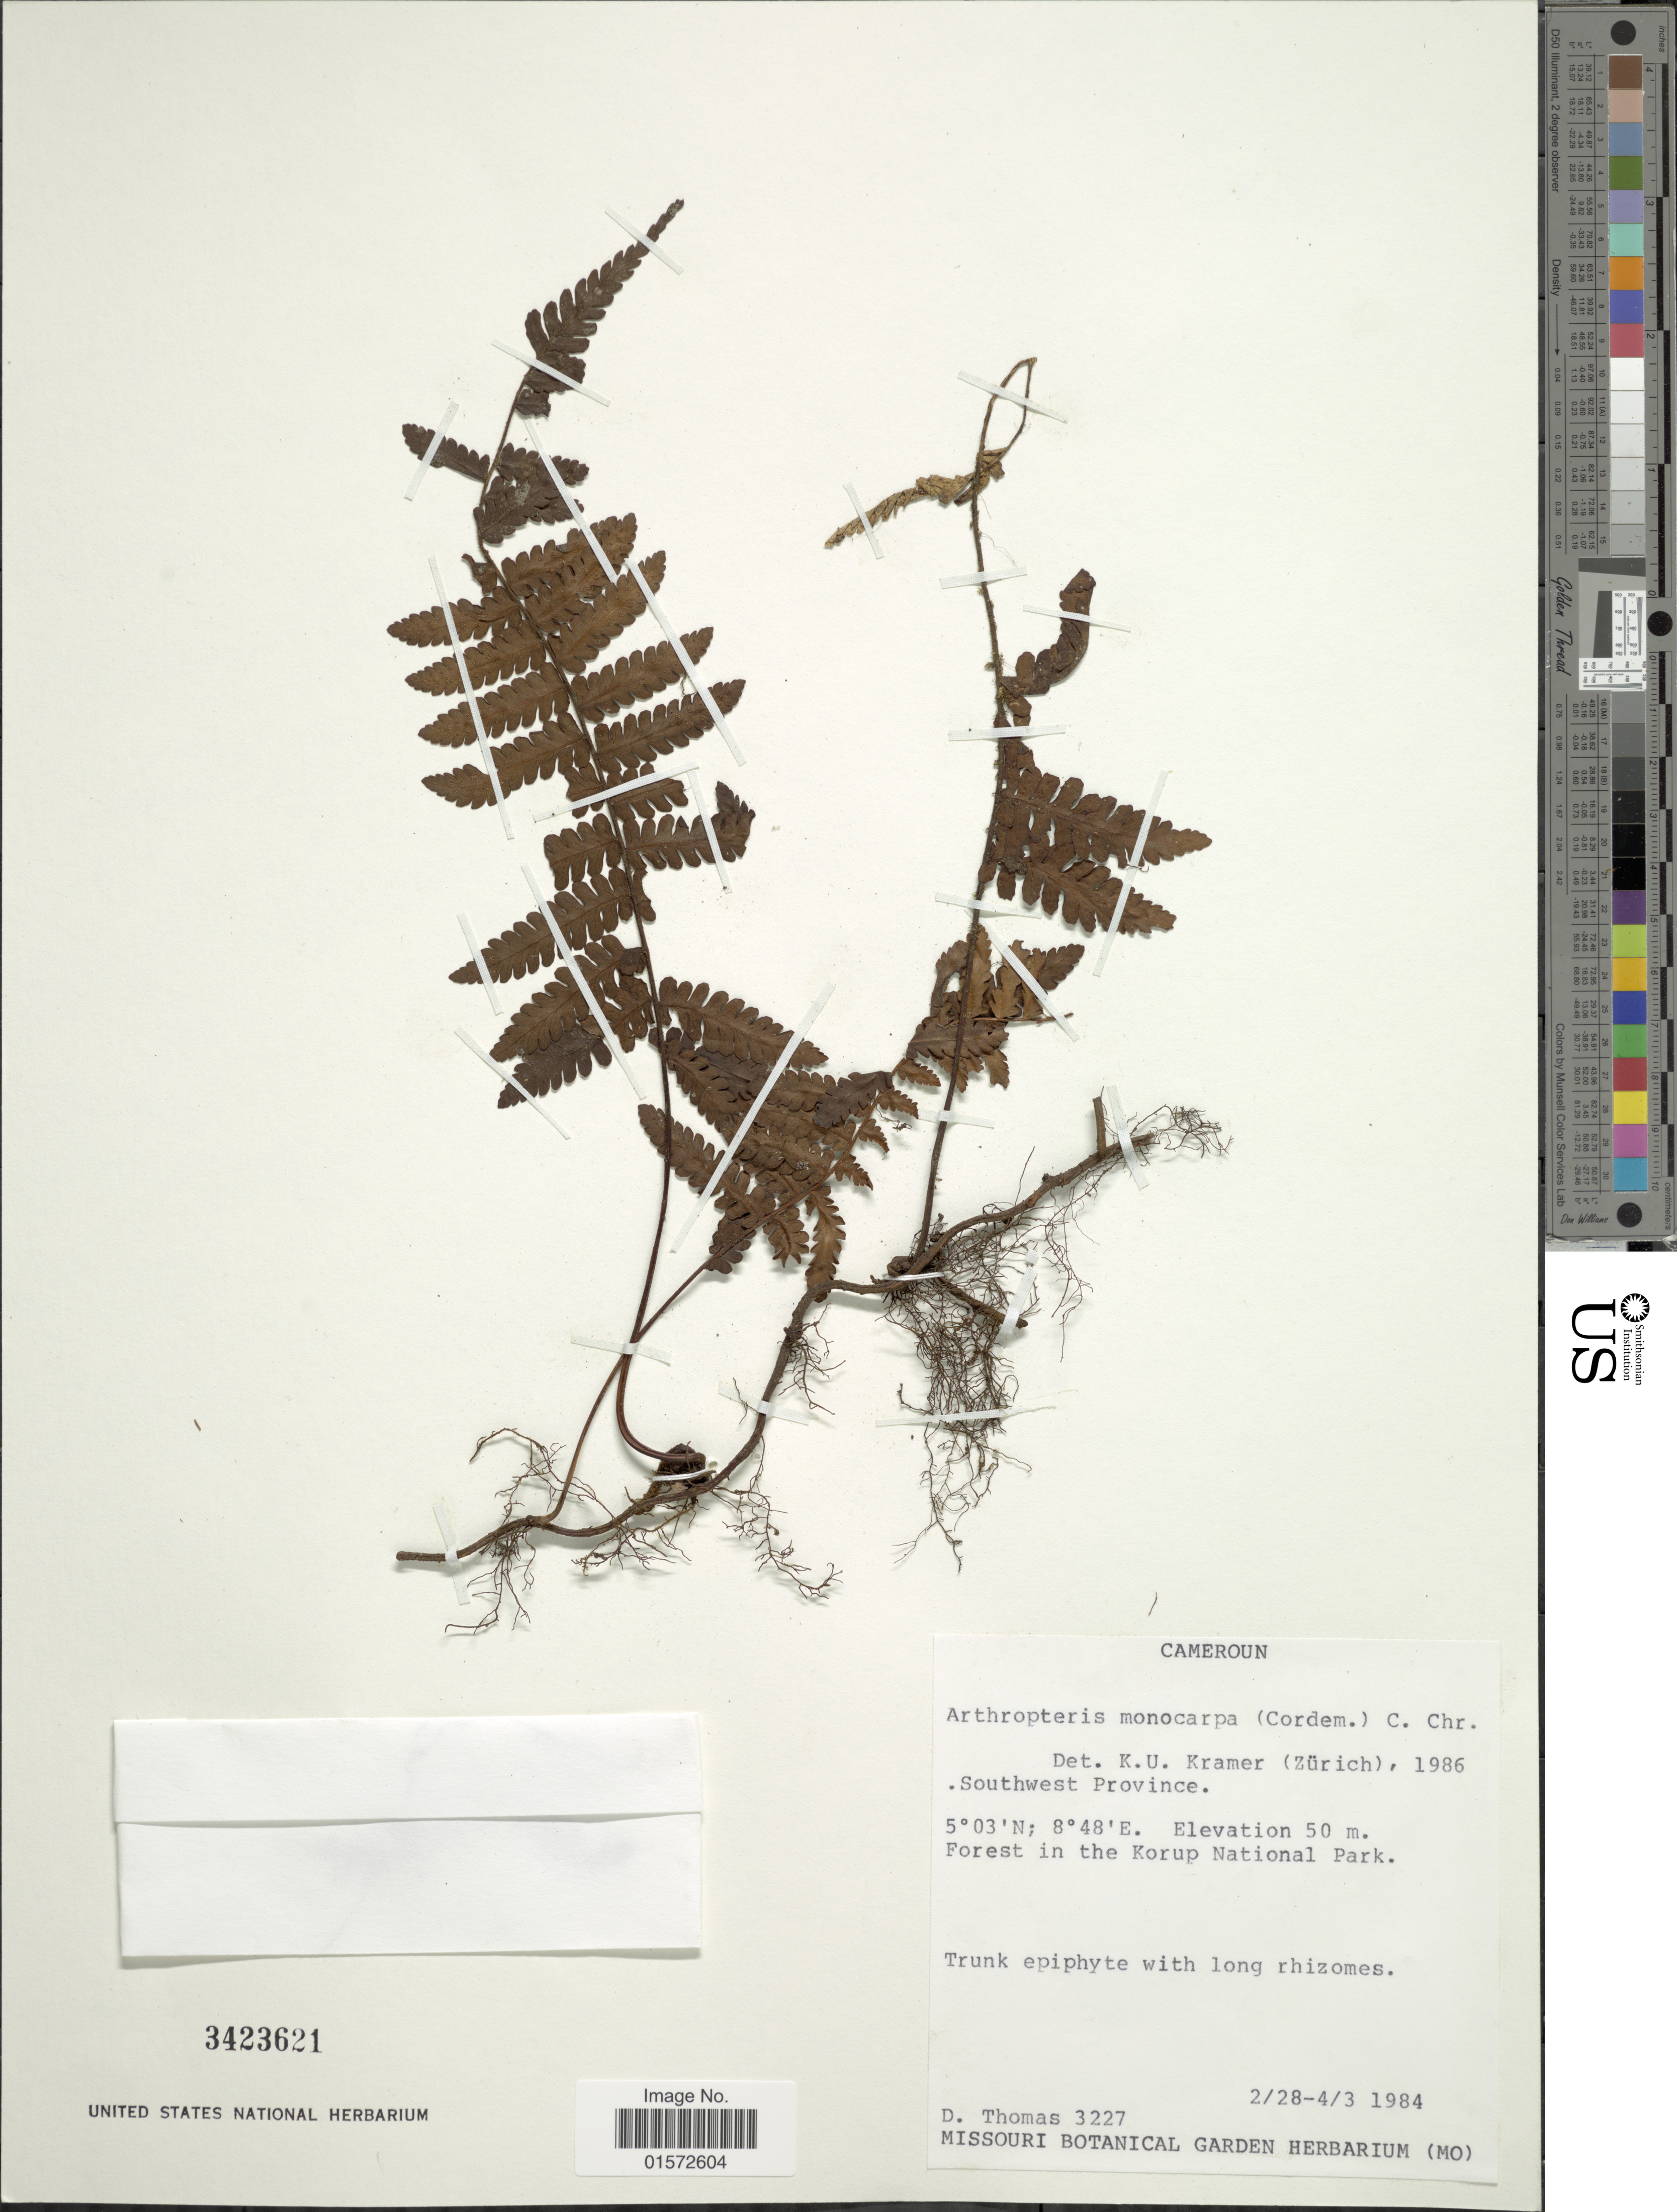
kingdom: Plantae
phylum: Tracheophyta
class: Polypodiopsida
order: Polypodiales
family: Tectariaceae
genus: Arthropteris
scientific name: Arthropteris monocarpa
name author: (Cordem.) C. Chr.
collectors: D. Thomas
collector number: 3227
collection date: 1984-02-28/1984-04-03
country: Cameroon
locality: Cameroun, Southwest Province. Forest in the Korup National Park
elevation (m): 50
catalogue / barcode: US 3423621